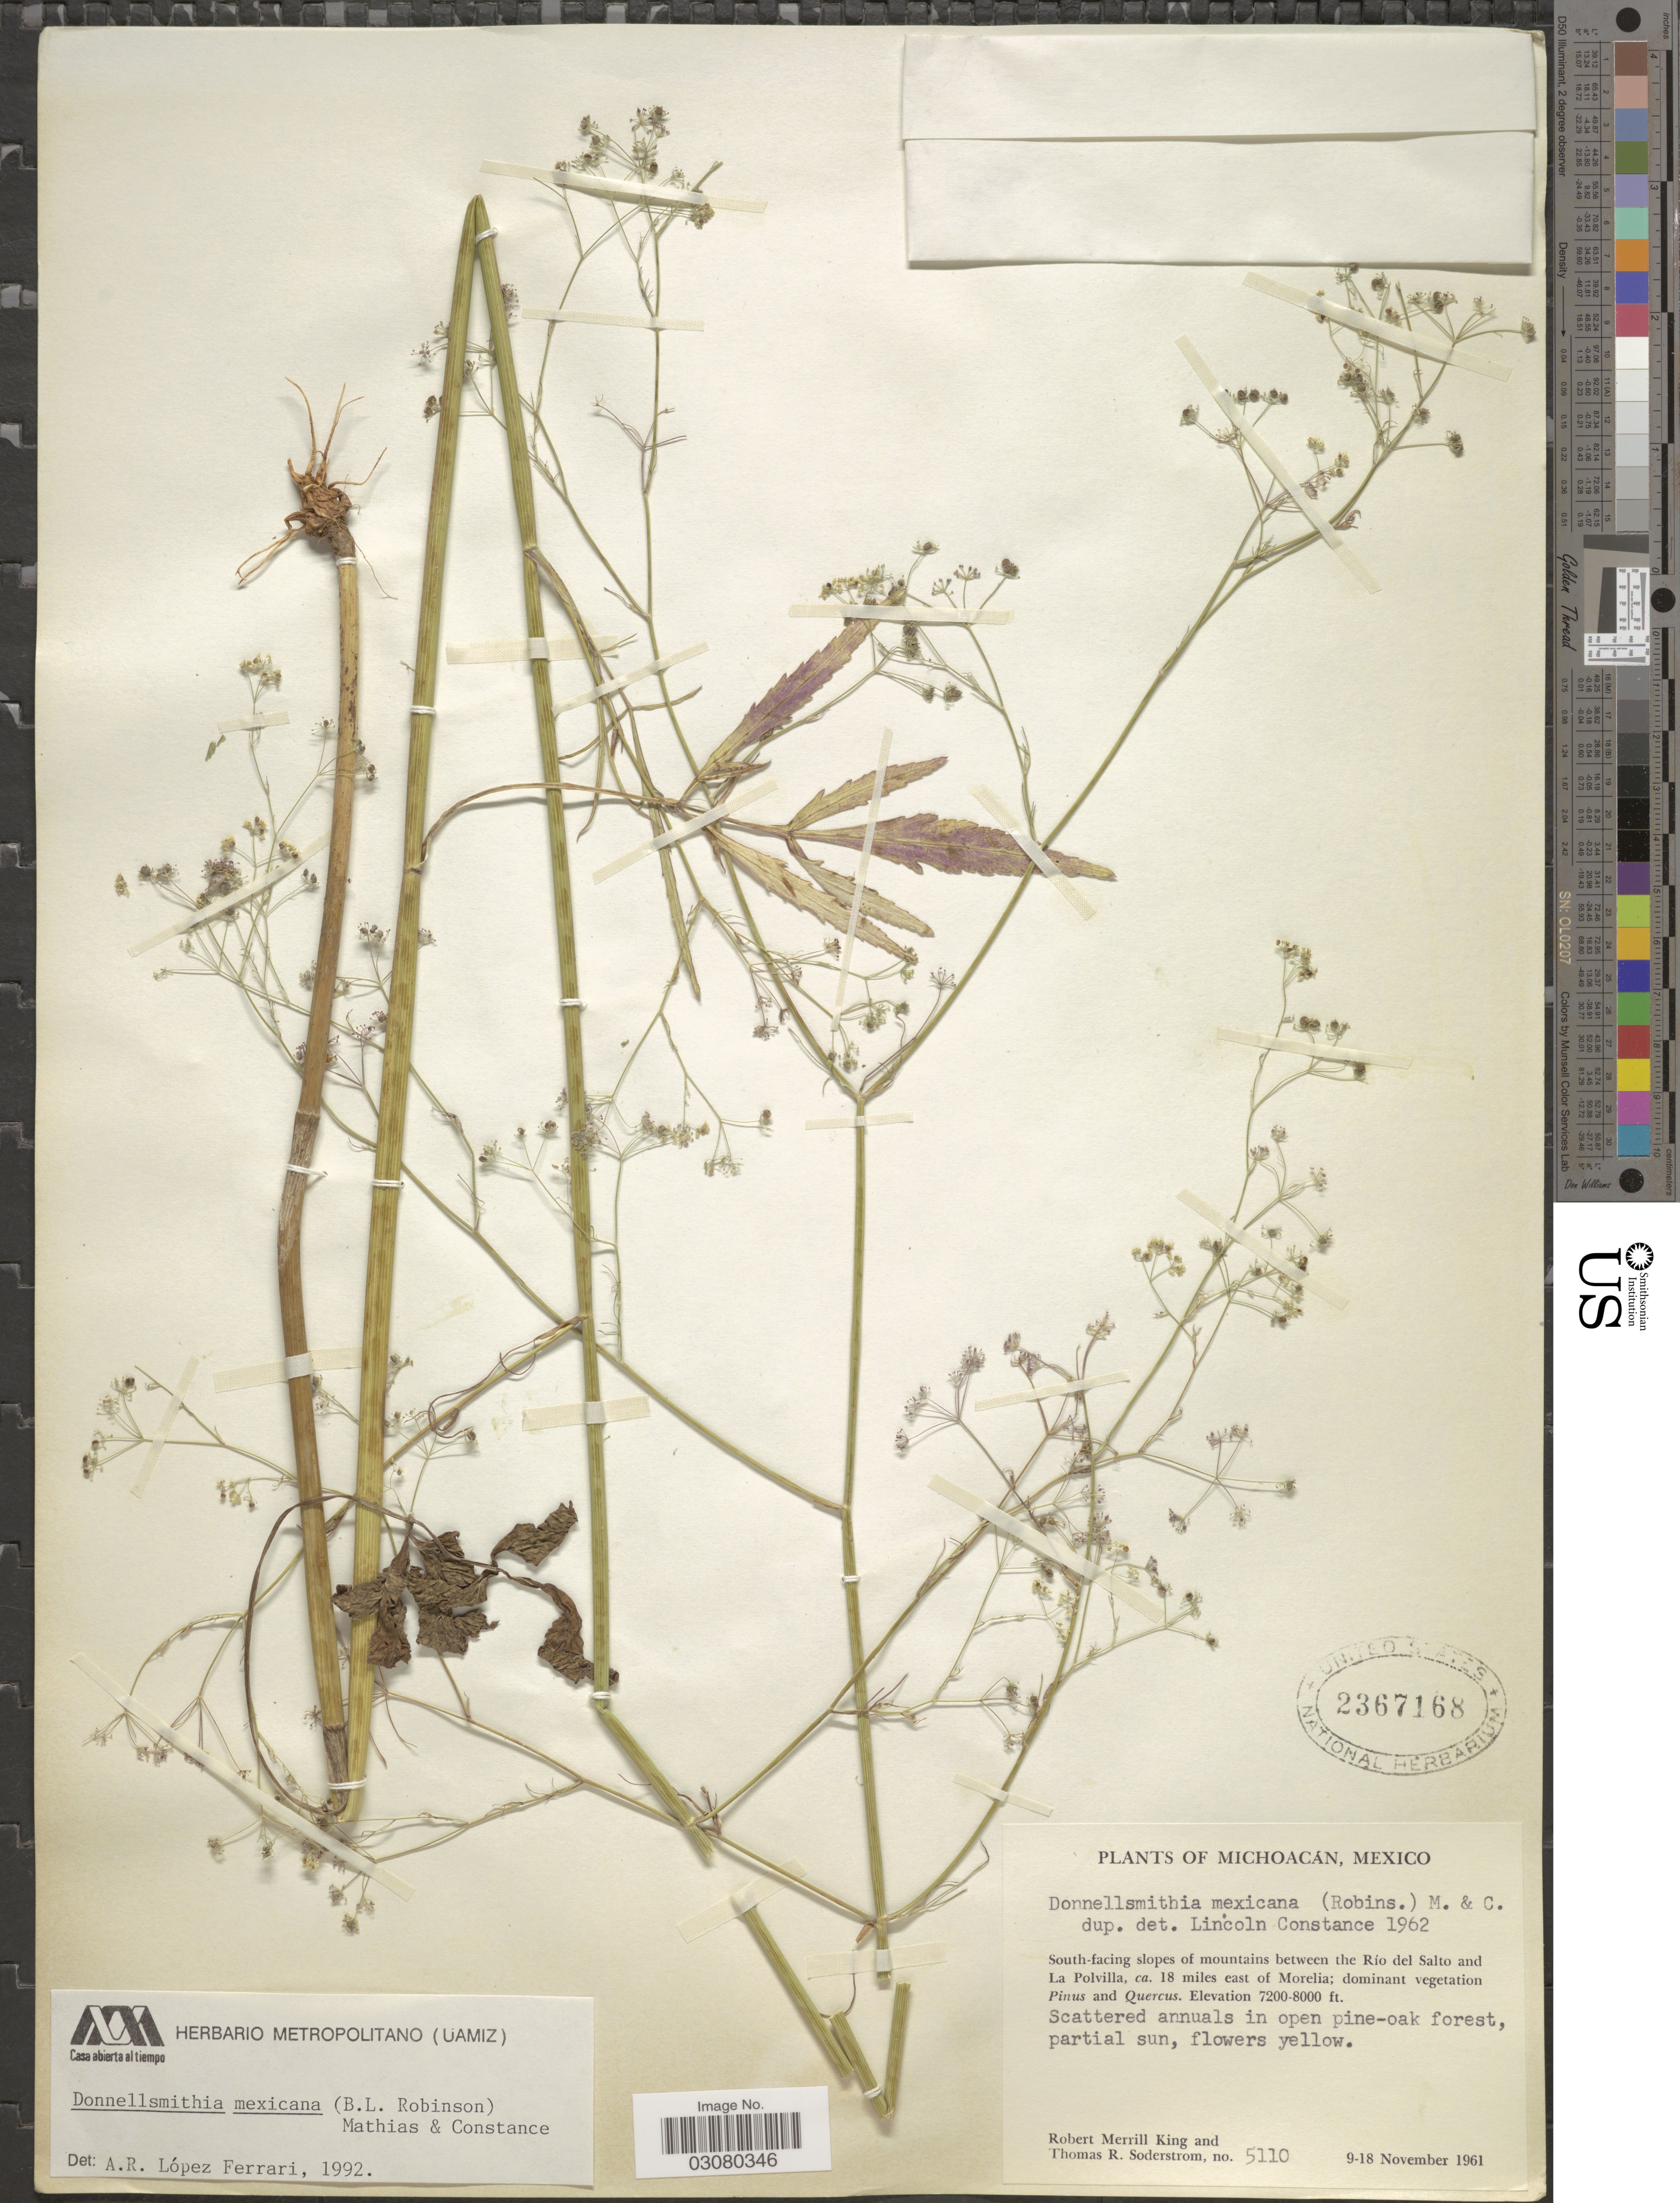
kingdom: Plantae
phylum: Tracheophyta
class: Magnoliopsida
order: Apiales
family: Apiaceae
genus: Donnellsmithia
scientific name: Donnellsmithia mexicana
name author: (B.L. Rob.) Mathias & Constance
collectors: R. M. King & T. R. Soderstrom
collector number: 5110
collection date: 1961-11-09/1961-11-18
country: Mexico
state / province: Michoacán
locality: South-facing slopes of mountains between the Río del Salto and La Polvilla, ca. 18 miles east of Morelia.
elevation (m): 2195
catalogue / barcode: US 2367168